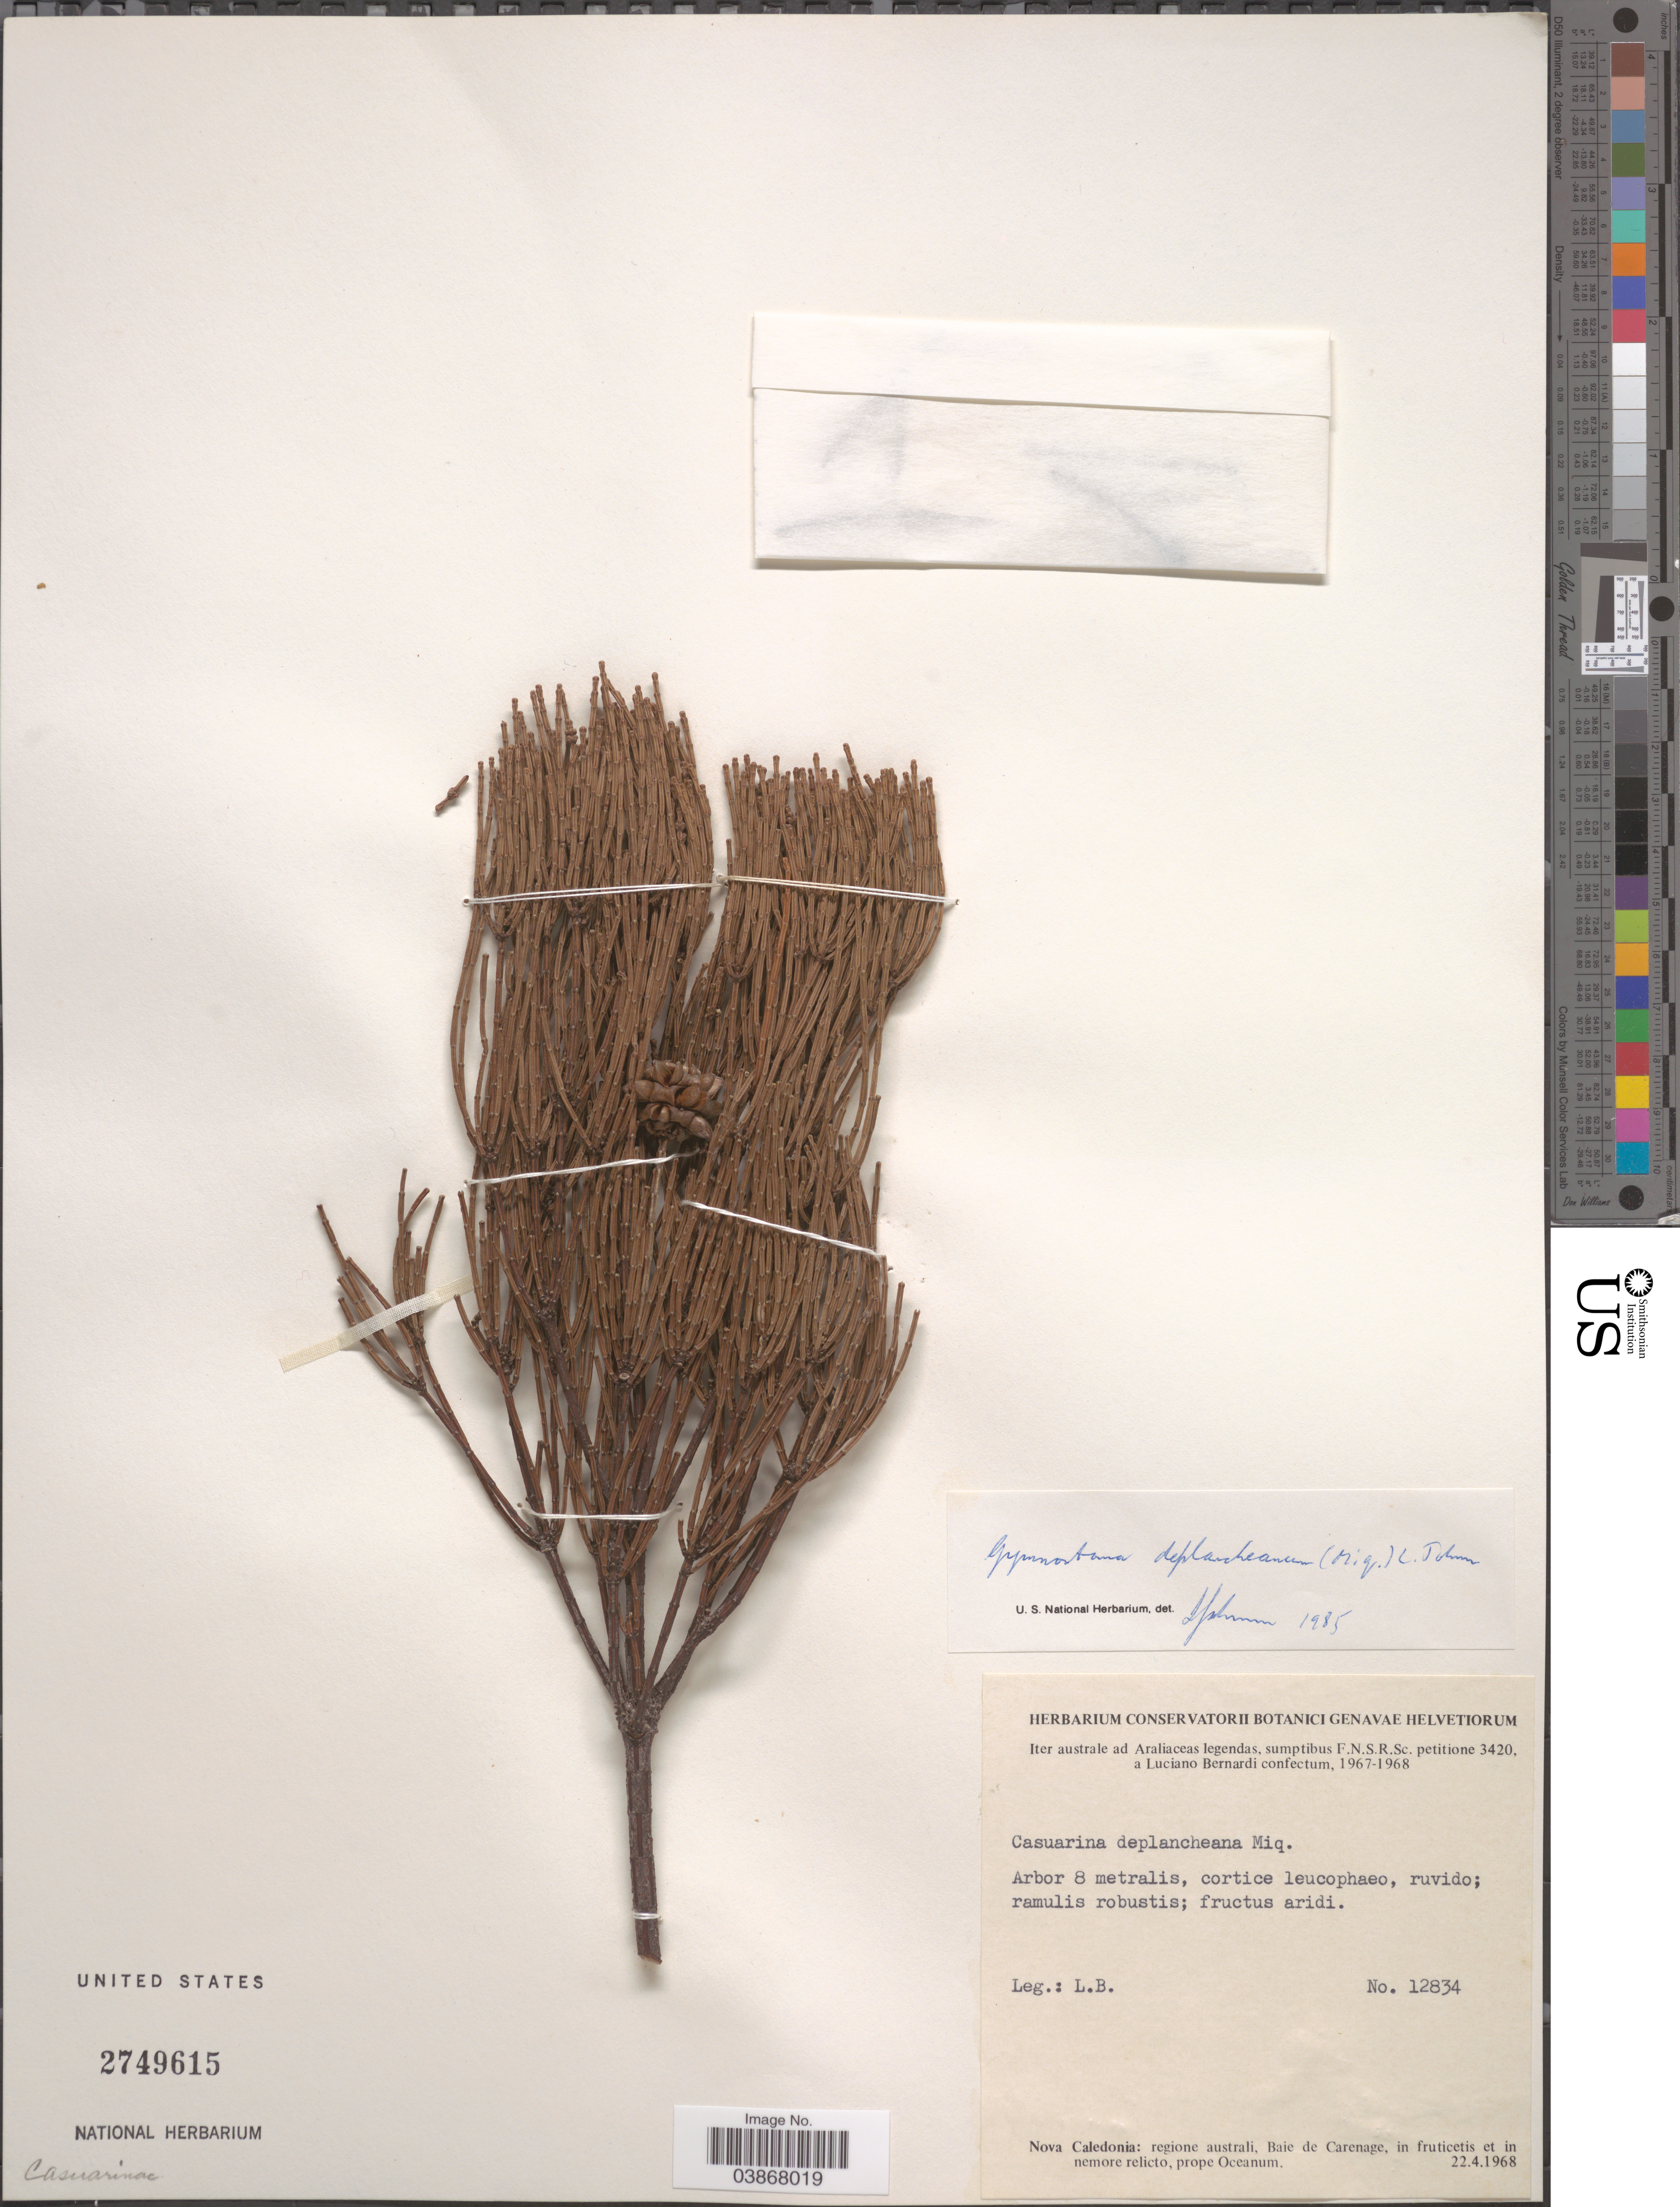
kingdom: Plantae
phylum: Tracheophyta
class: Magnoliopsida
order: Fagales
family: Casuarinaceae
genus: Gymnostoma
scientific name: Gymnostoma deplancheanum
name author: (Miq.) L.A.S. Johnson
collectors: L. Bernardi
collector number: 12834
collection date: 1968-04-22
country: New Caledonia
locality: Regione australi, Baie de Carenage, in fruticetis et in nemore relicto, prope Oceanum.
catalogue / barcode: US 2749615